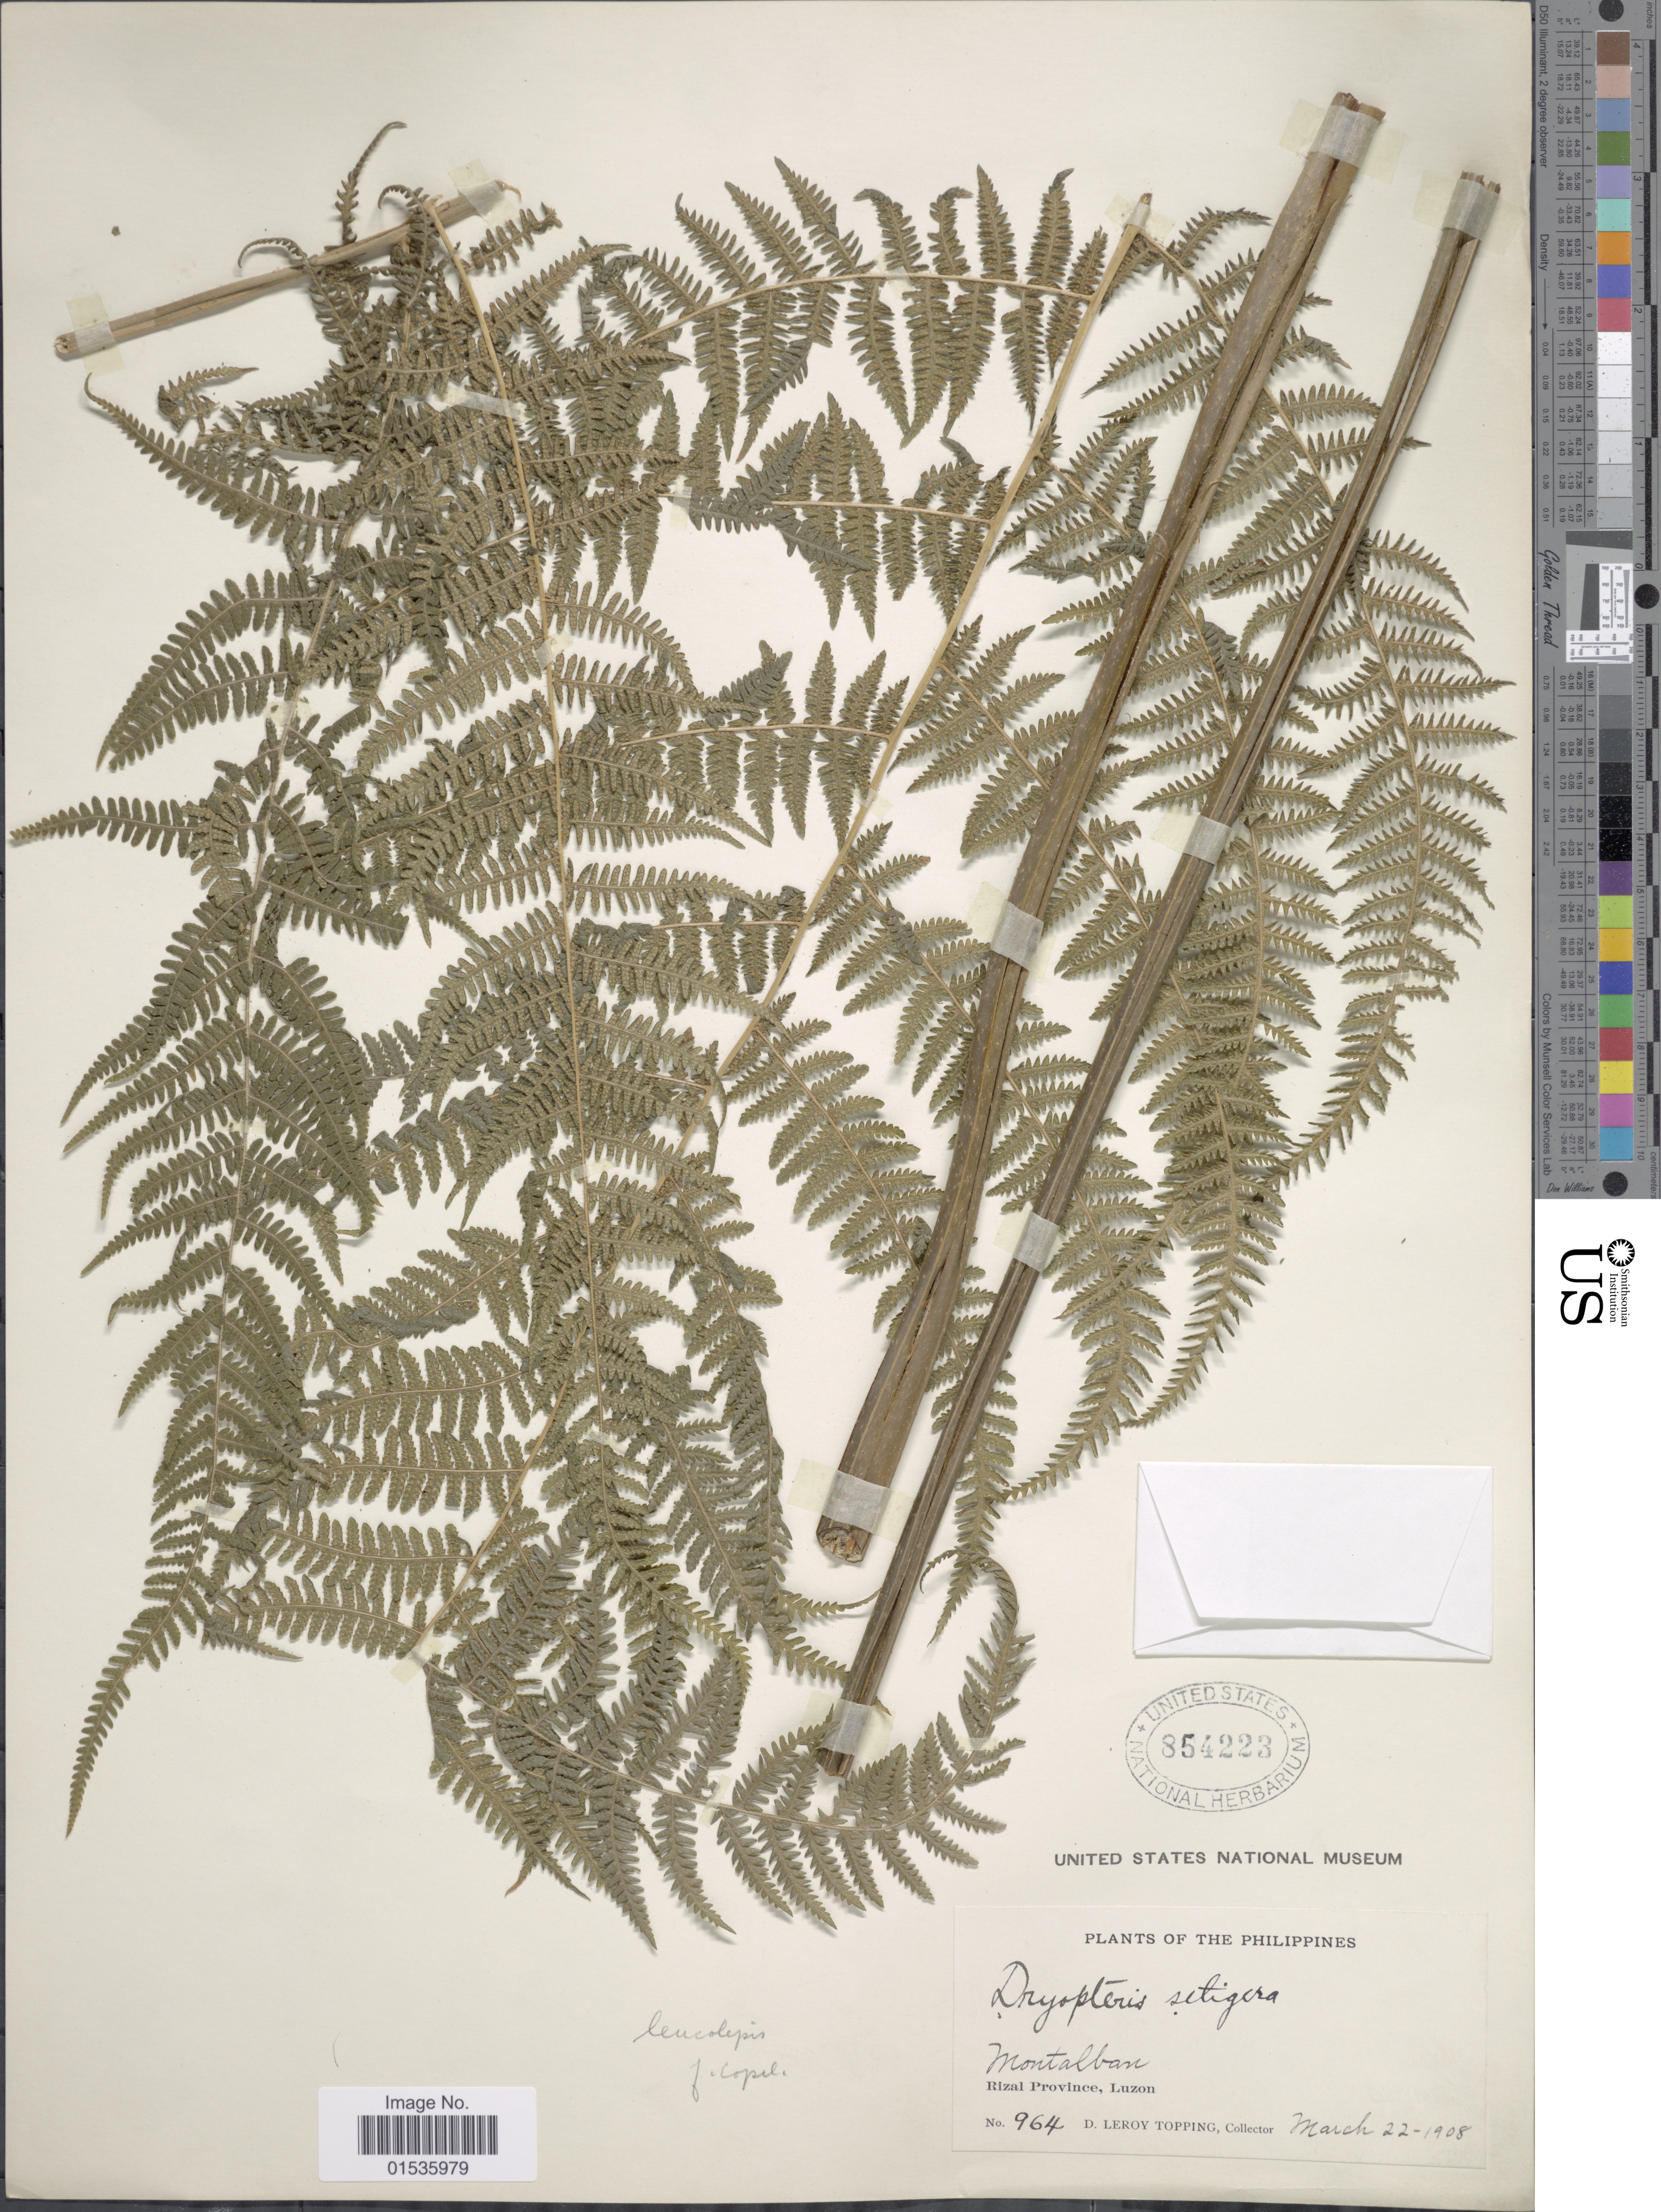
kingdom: Plantae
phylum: Tracheophyta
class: Polypodiopsida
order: Polypodiales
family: Thelypteridaceae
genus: Macrothelypteris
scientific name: Macrothelypteris polypodioides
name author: (Hook.) Holttum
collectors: D. L. Topping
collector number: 964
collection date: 1908-03-22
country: Philippines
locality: Montalban, Rizal Province, Luzon.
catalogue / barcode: US 854223